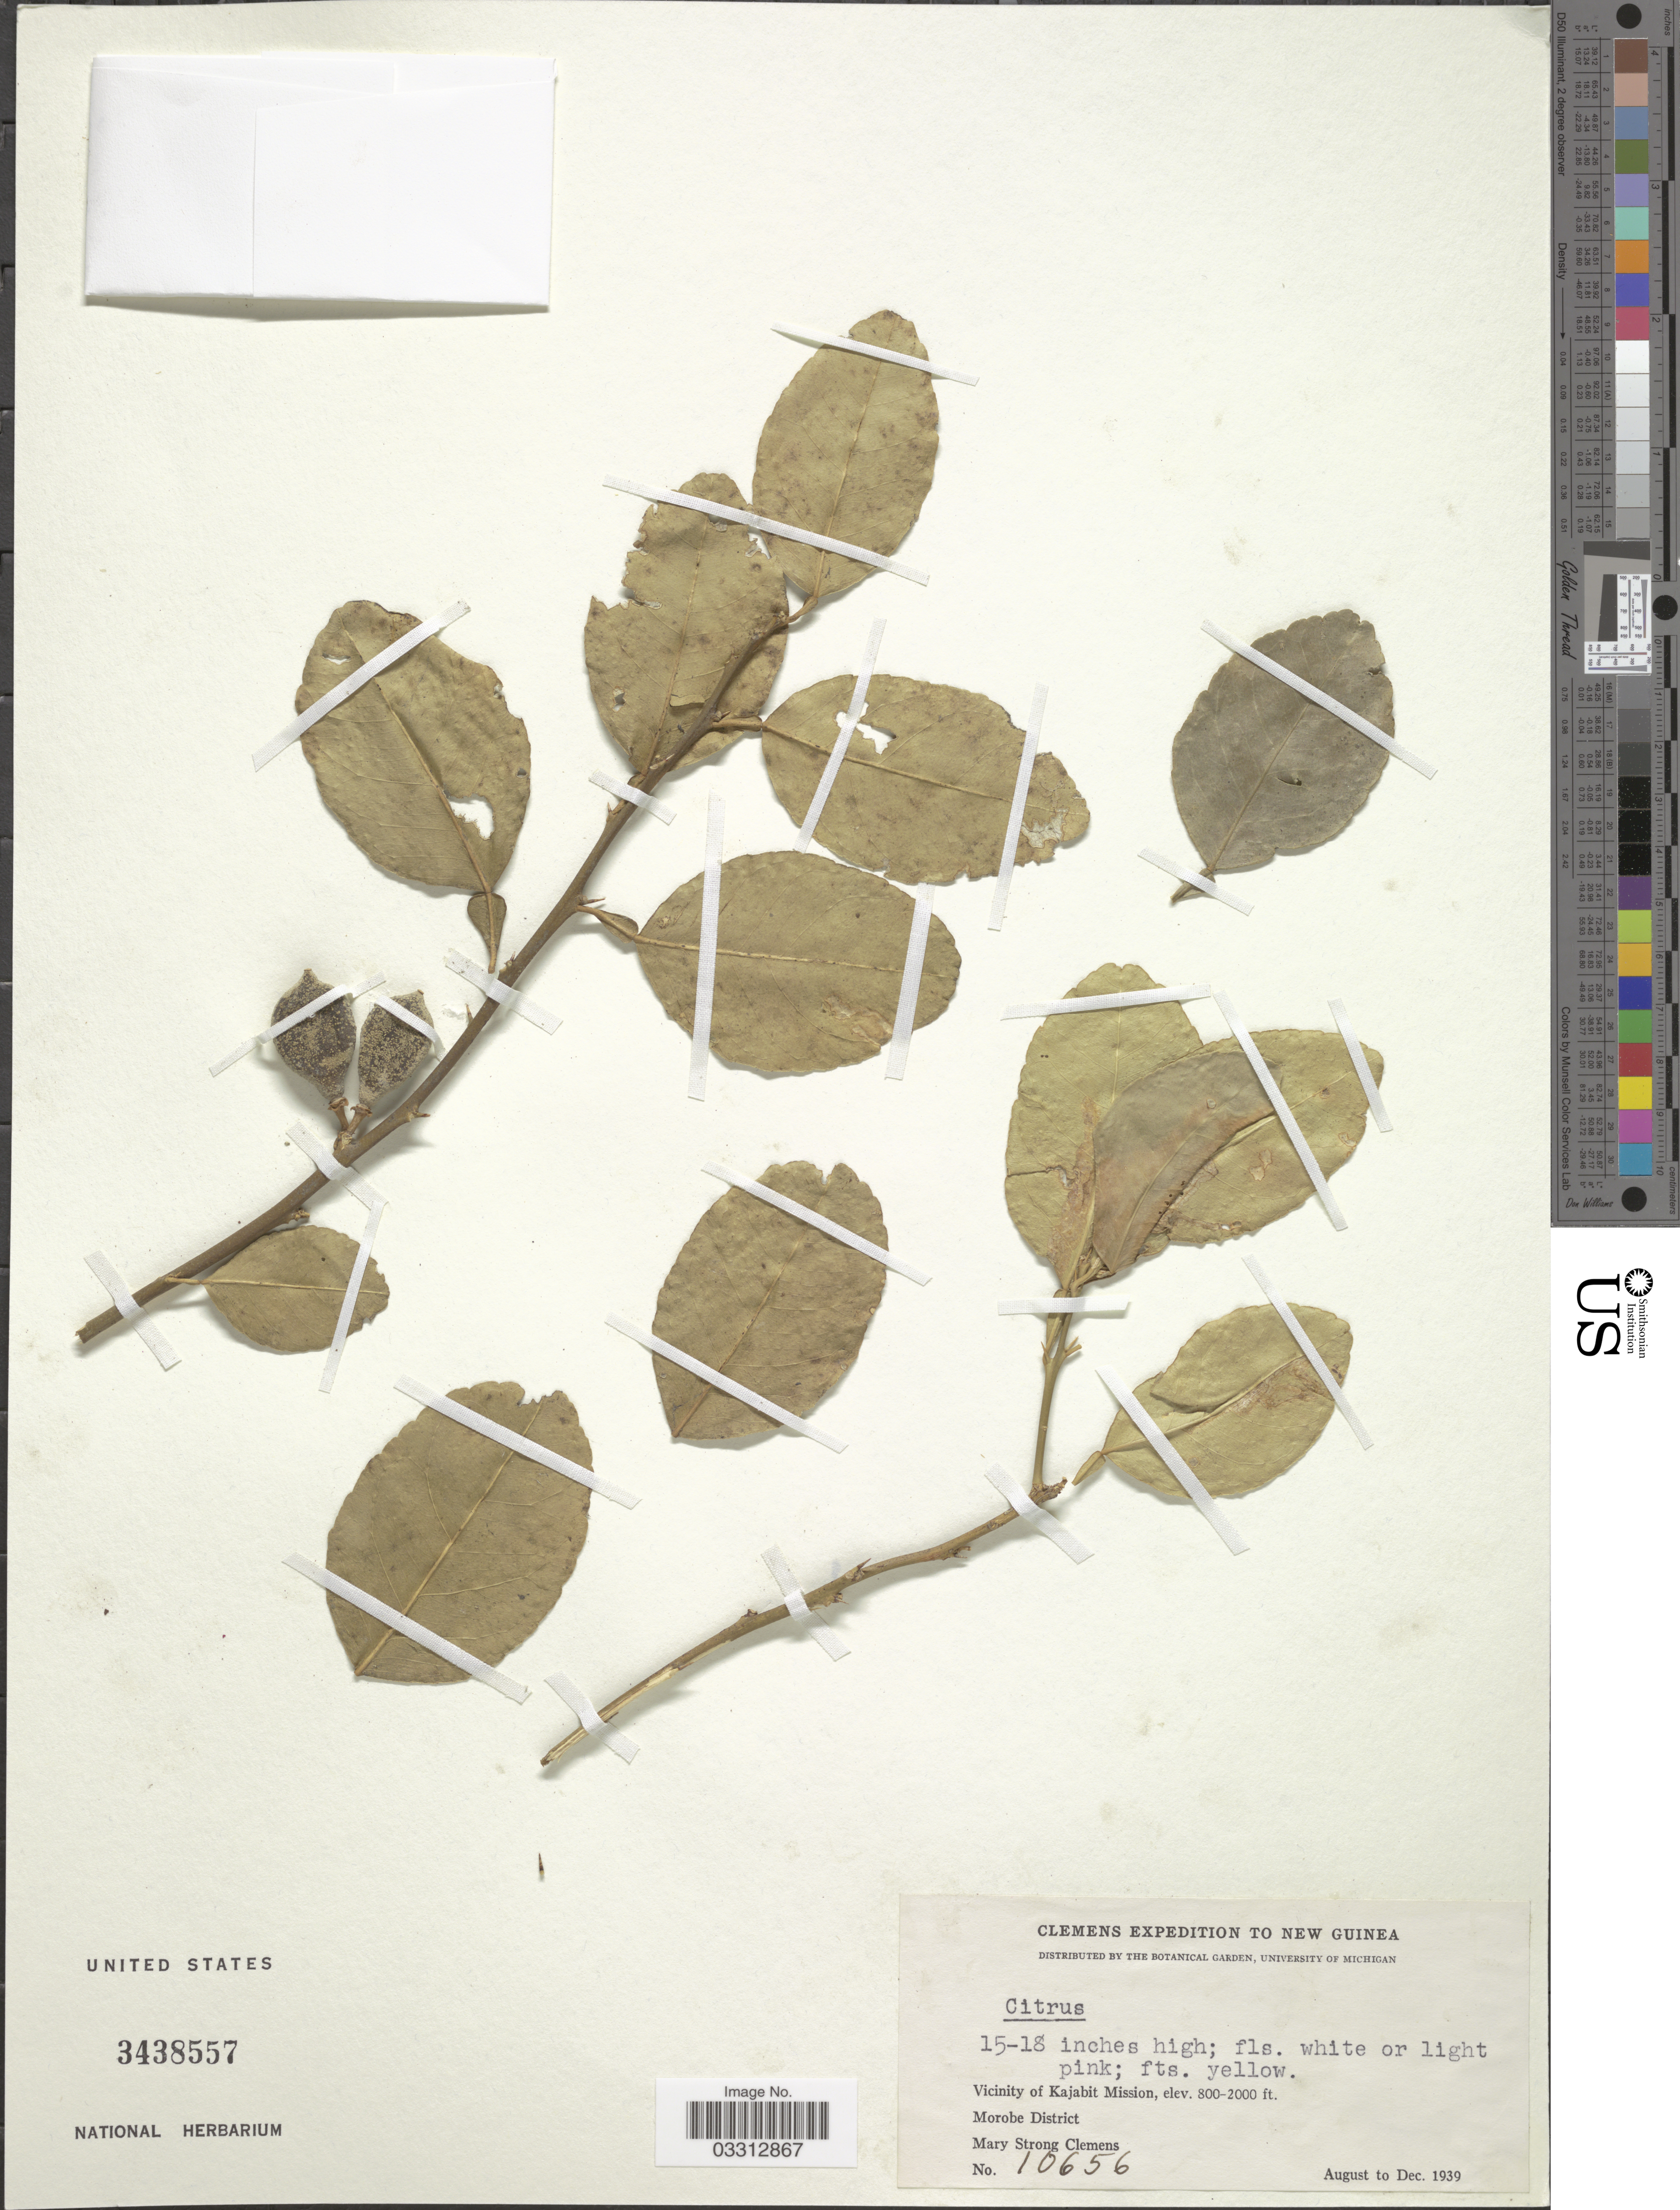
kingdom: Plantae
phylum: Tracheophyta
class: Magnoliopsida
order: Sapindales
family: Rutaceae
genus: Citrus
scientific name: Citrus sp.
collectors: M. S. Clemens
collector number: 10656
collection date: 1939-08/1939-12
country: Papua New Guinea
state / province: Morobe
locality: New Guinea. Vicinity of Kajabit Mission. Morobe District.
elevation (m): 244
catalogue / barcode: US 3438557